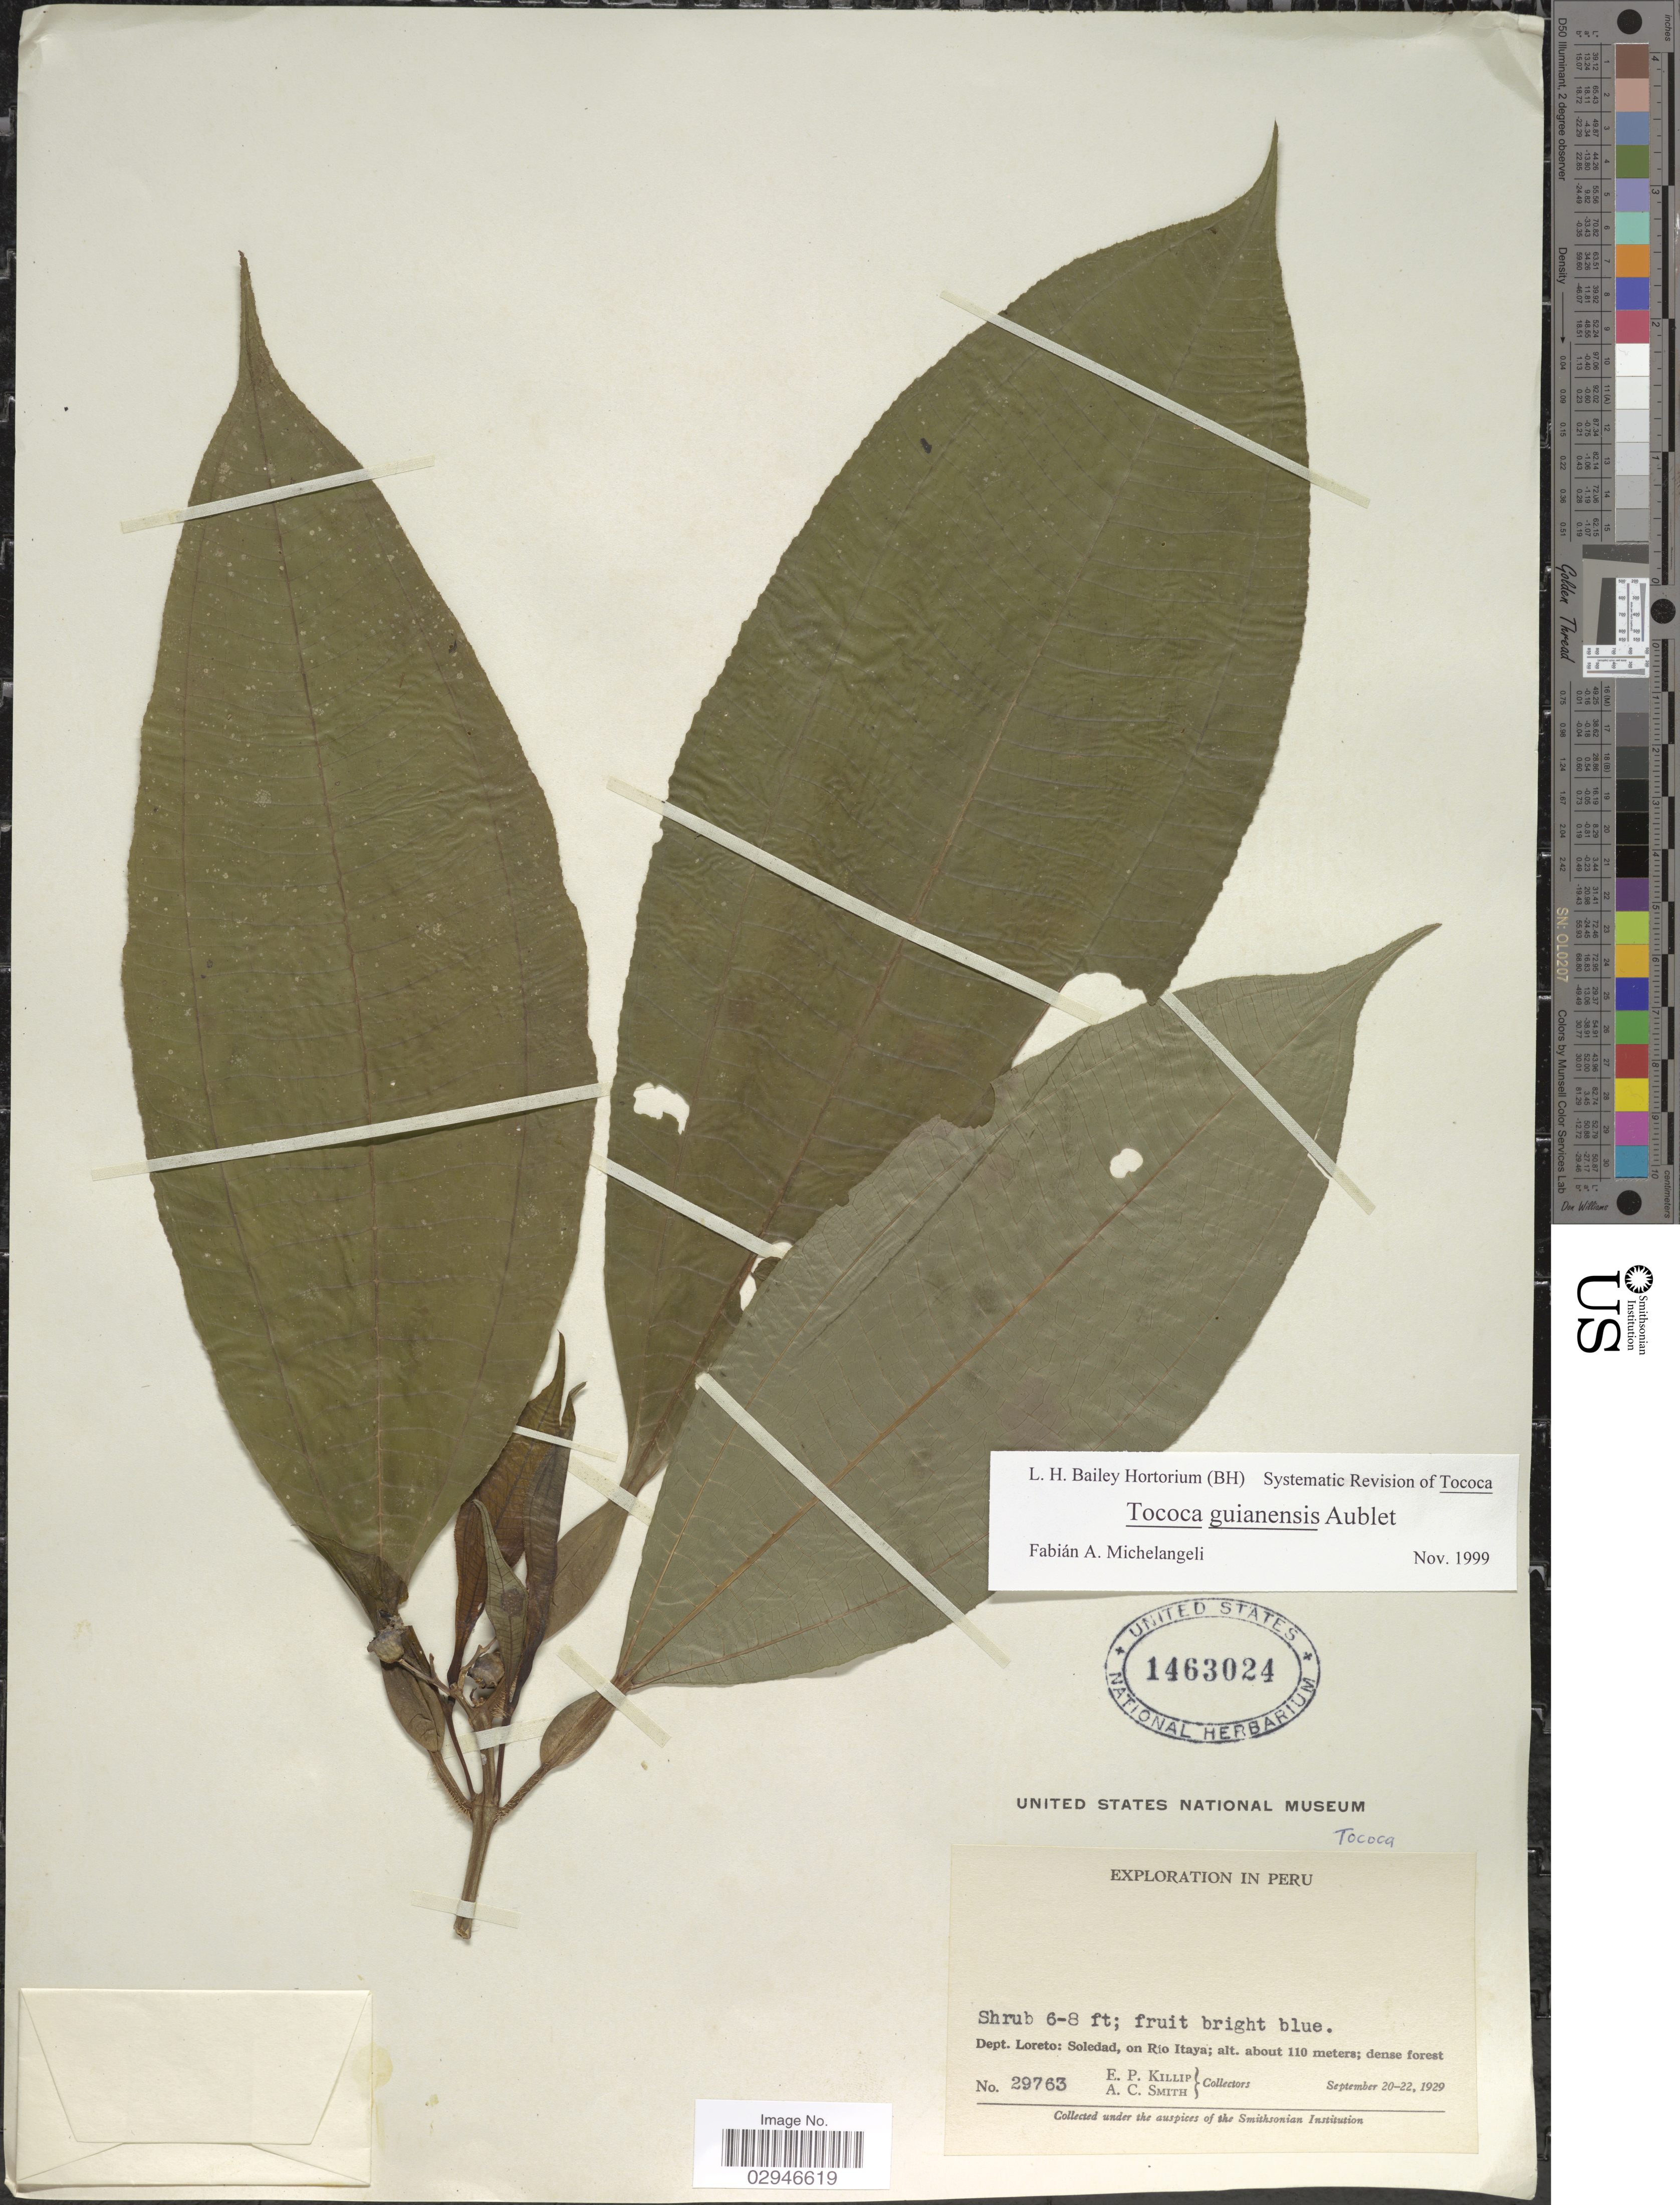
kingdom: Plantae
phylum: Tracheophyta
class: Magnoliopsida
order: Myrtales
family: Melastomataceae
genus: Tococa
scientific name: Tococa guianensis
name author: Aubl.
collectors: E. P. Killip & A. C. Smith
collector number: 29763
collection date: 1929-09-20/1929-09-22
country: Peru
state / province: Loreto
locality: Dept. Loreto, Soledad, on Río Itaya.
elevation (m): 110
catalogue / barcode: US 1463024